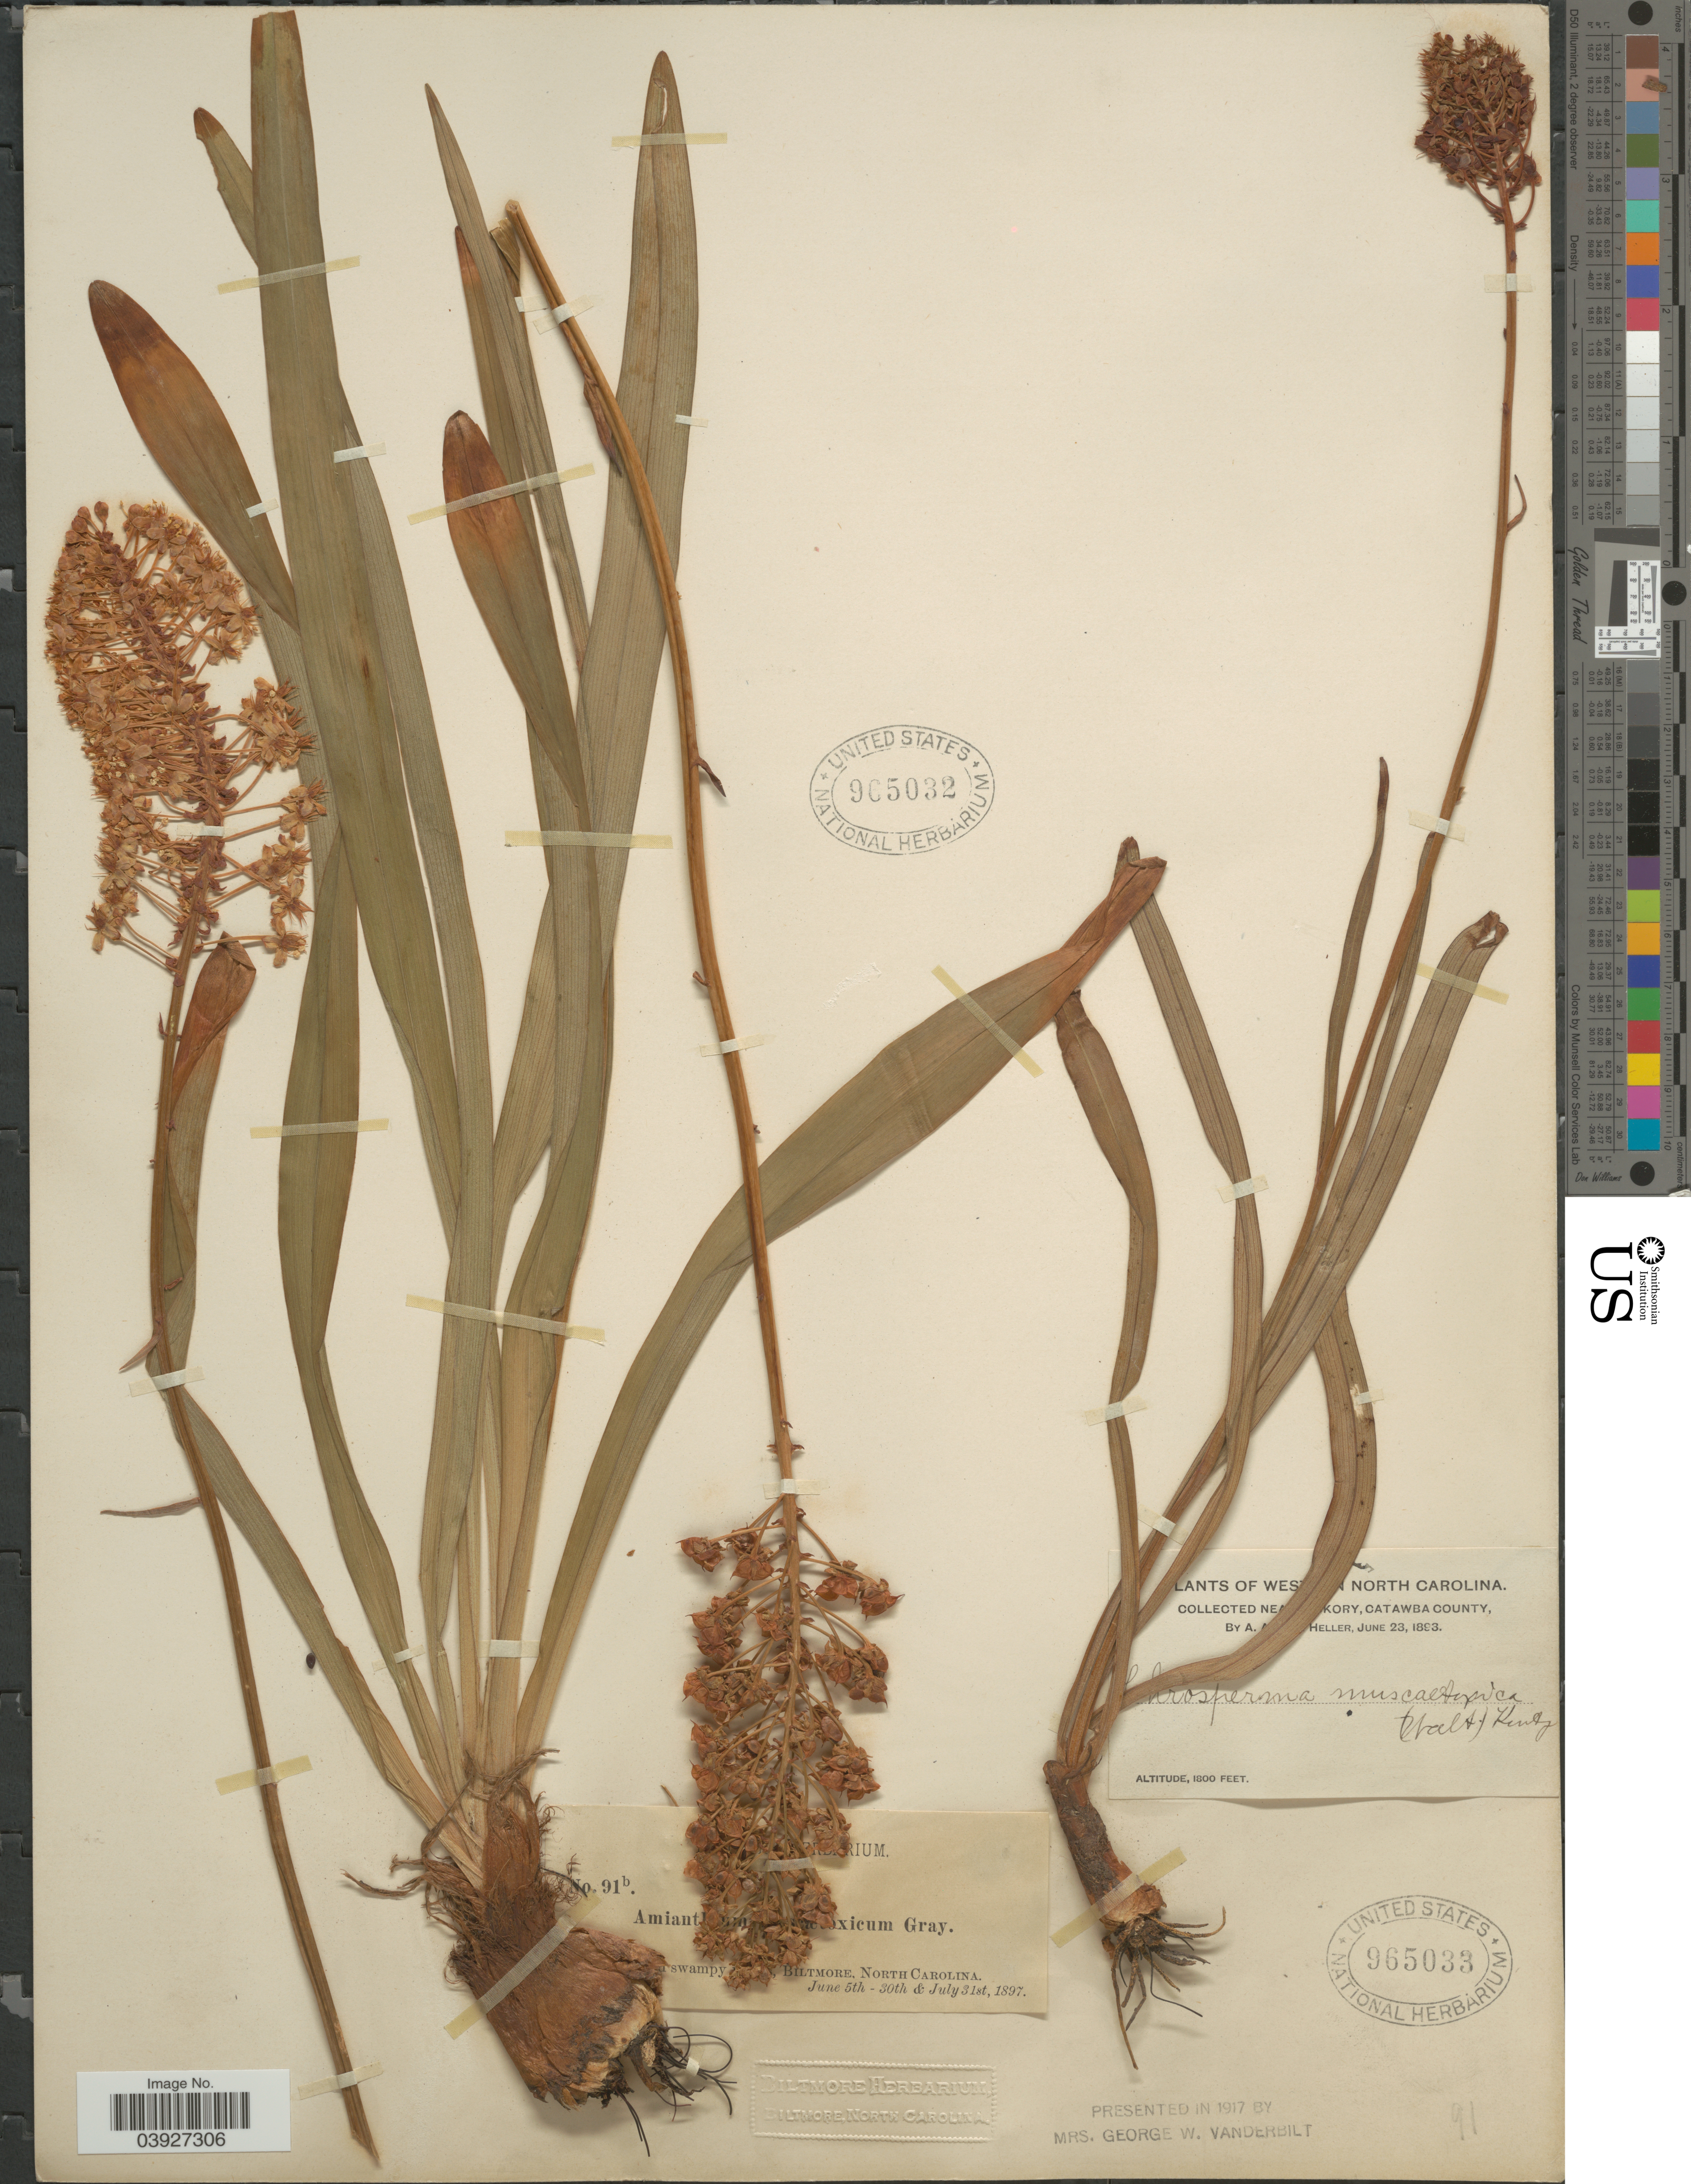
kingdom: Plantae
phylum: Tracheophyta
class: Liliopsida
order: Liliales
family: Melanthiaceae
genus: Amianthium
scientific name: Amianthium muscitoxicum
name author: (Walter) A. Gray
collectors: A. A. Heller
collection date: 1893-06-23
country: United States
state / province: North Carolina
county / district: Catawba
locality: Hickory.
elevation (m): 549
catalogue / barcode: US 965033-2